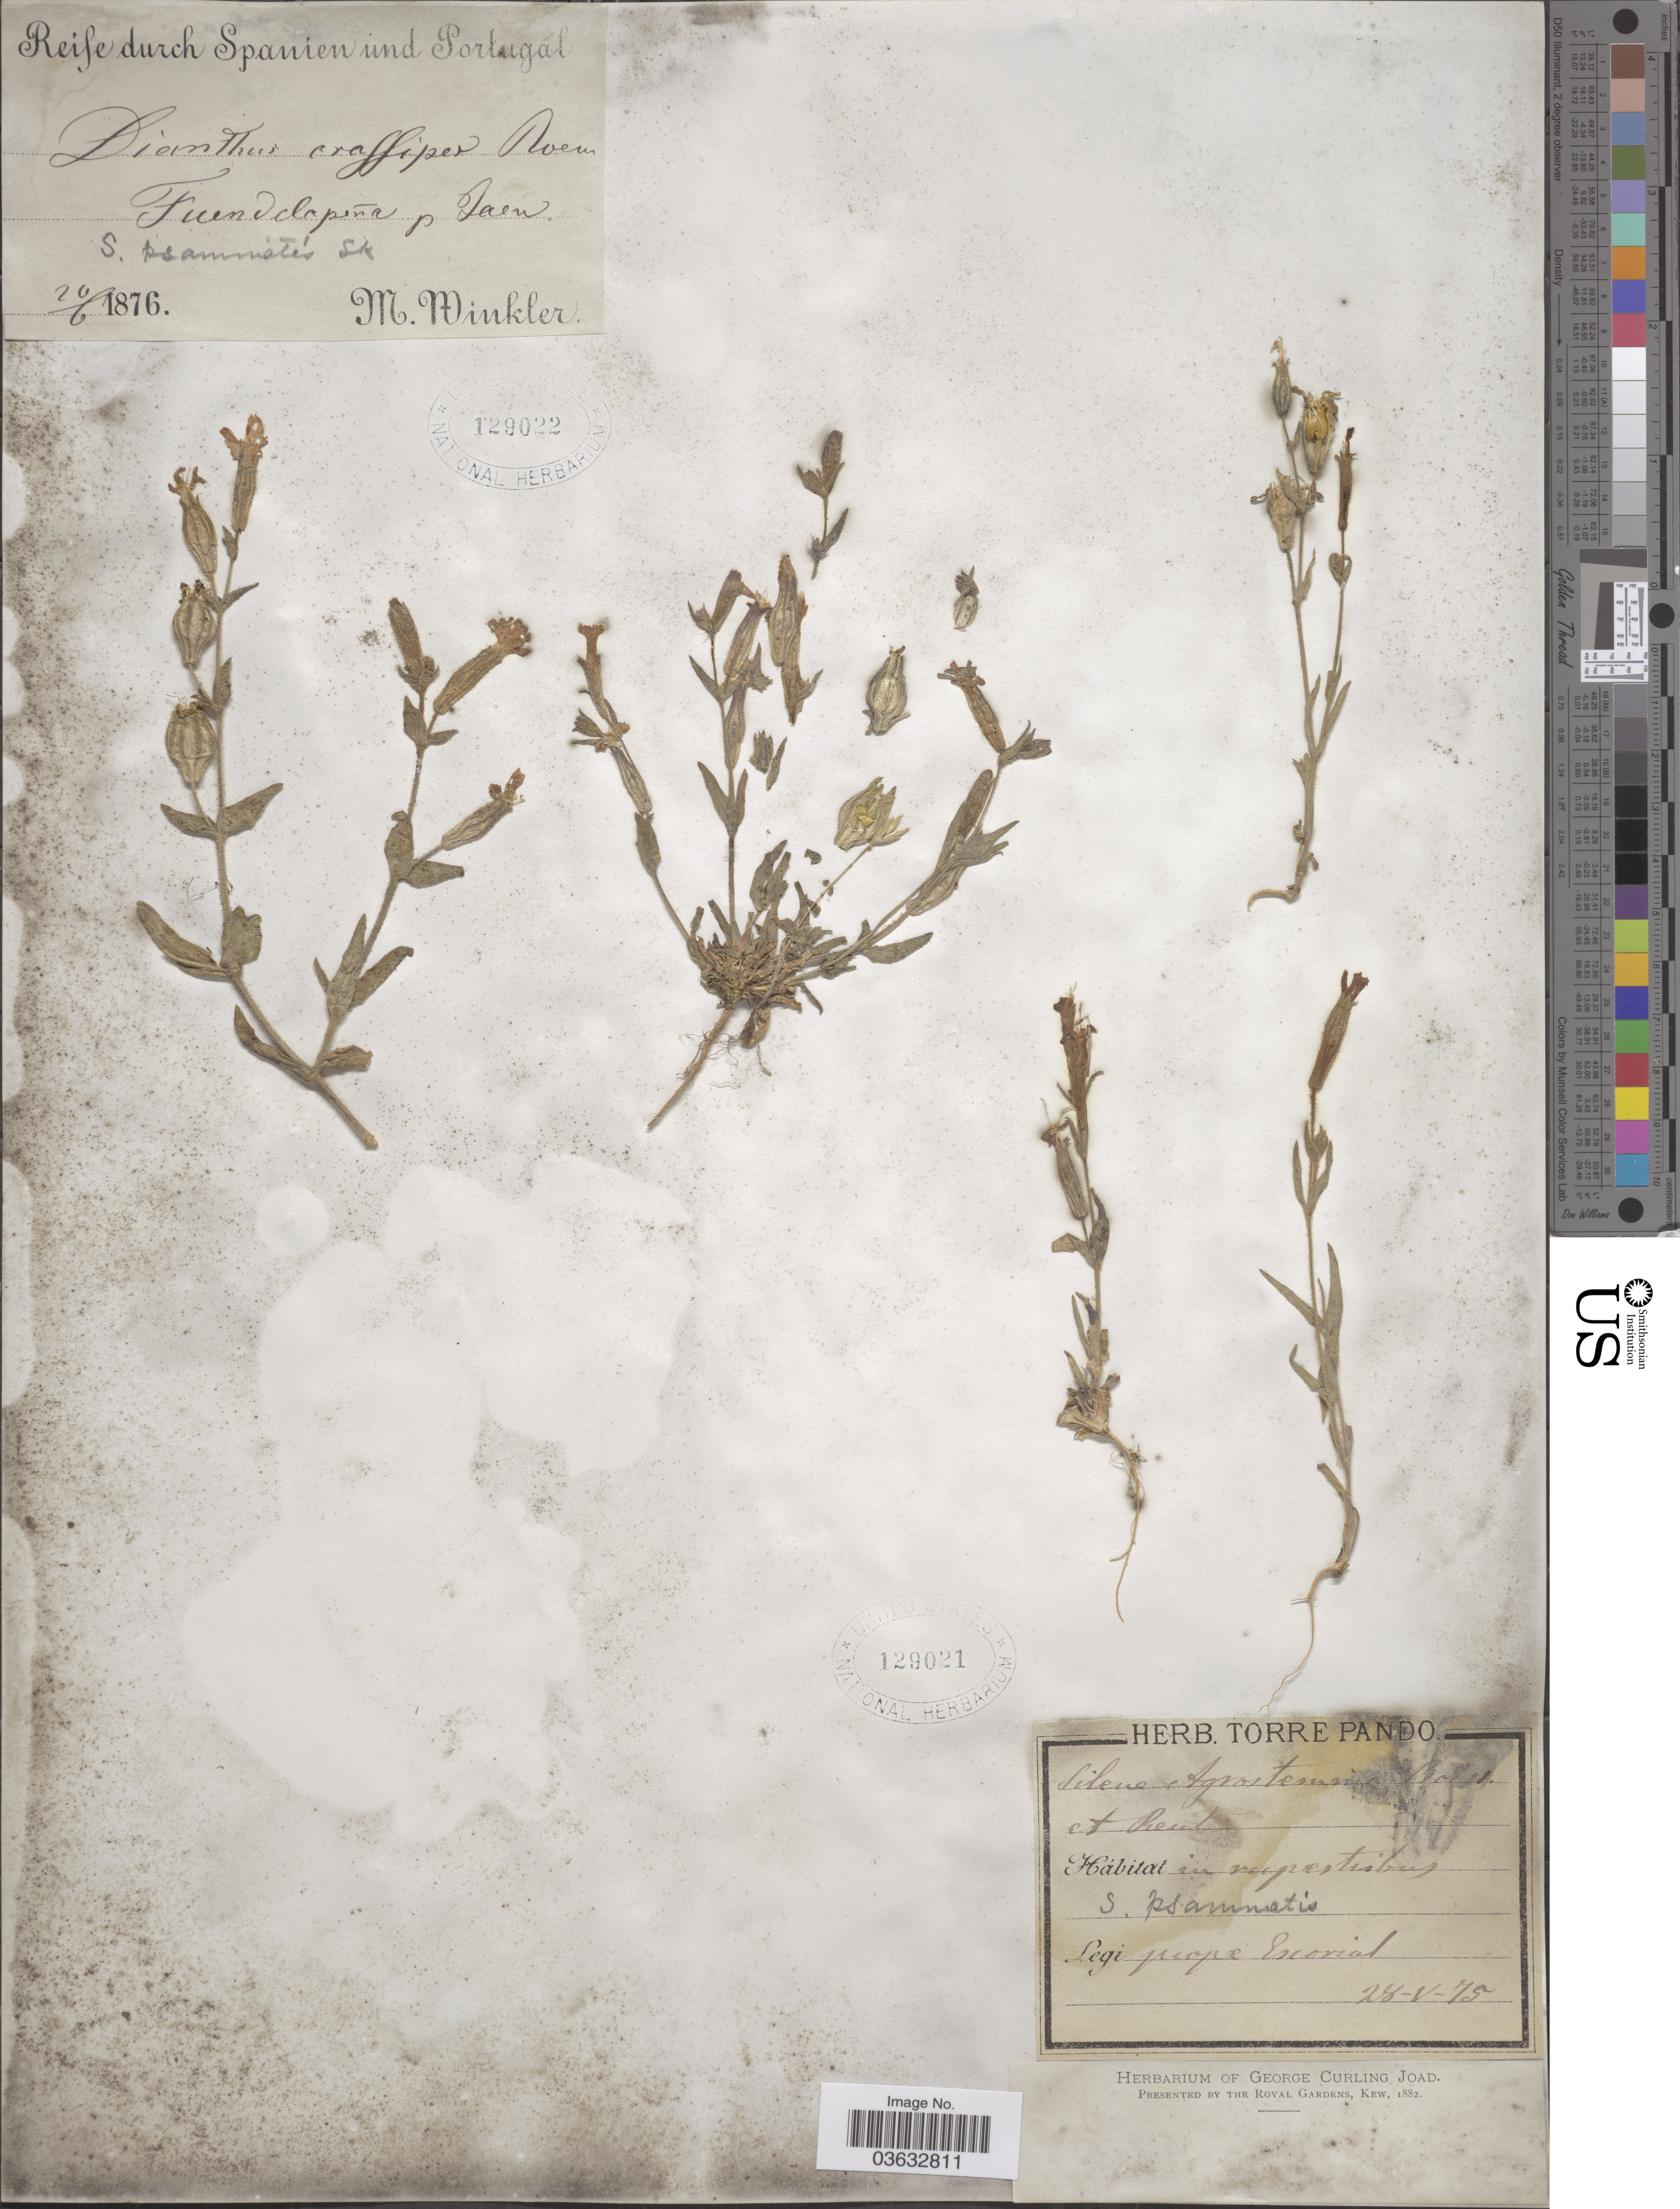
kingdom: Plantae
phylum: Tracheophyta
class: Magnoliopsida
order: Caryophyllales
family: Caryophyllaceae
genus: Silene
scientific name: Silene agrostemma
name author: Boiss. & Reut.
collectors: M. Winkler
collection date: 1876-06-20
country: Spain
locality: Spanien und Portugal. Fundalapina p Jaen.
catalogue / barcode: US 129022-2